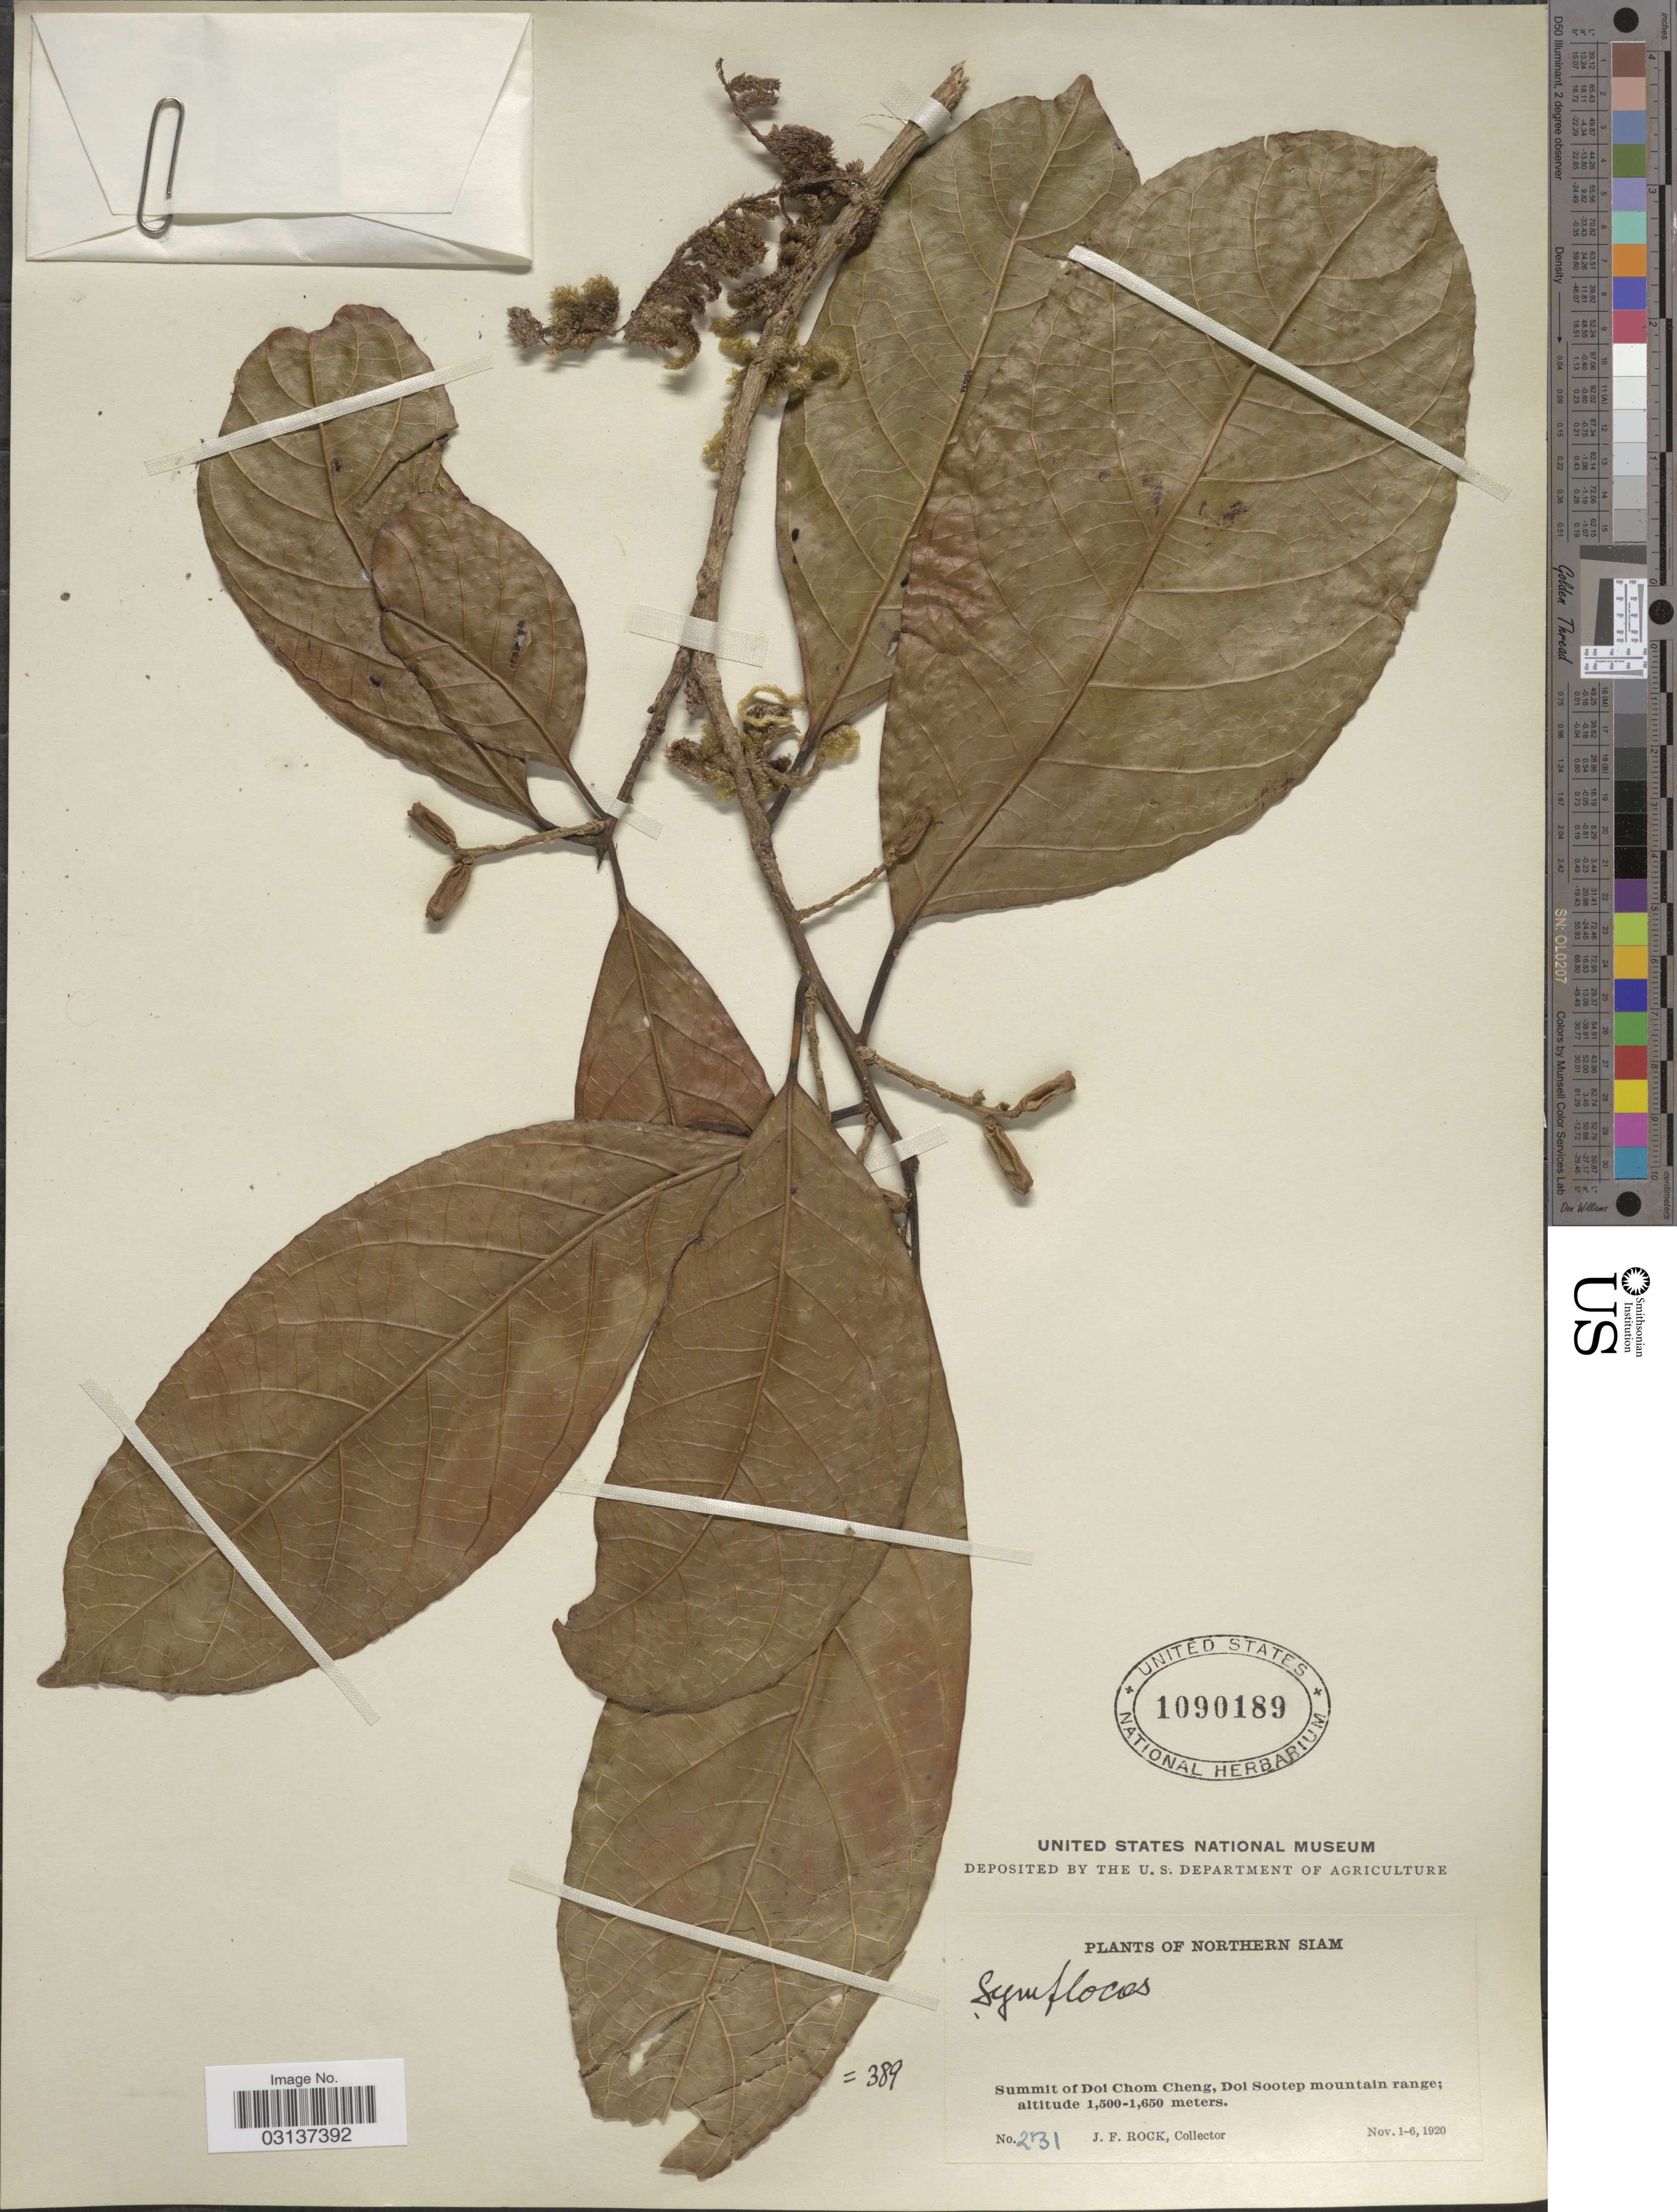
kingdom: Plantae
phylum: Tracheophyta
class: Magnoliopsida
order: Ericales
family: Symplocaceae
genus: Symplocos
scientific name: Symplocos sp.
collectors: J. Rock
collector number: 231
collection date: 1920-11-01/1920-11-06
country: Thailand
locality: Northern Siam, Summit of Doi Chom Cheng, Doi Sootep mountain range.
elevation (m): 1500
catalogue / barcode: US 1090189